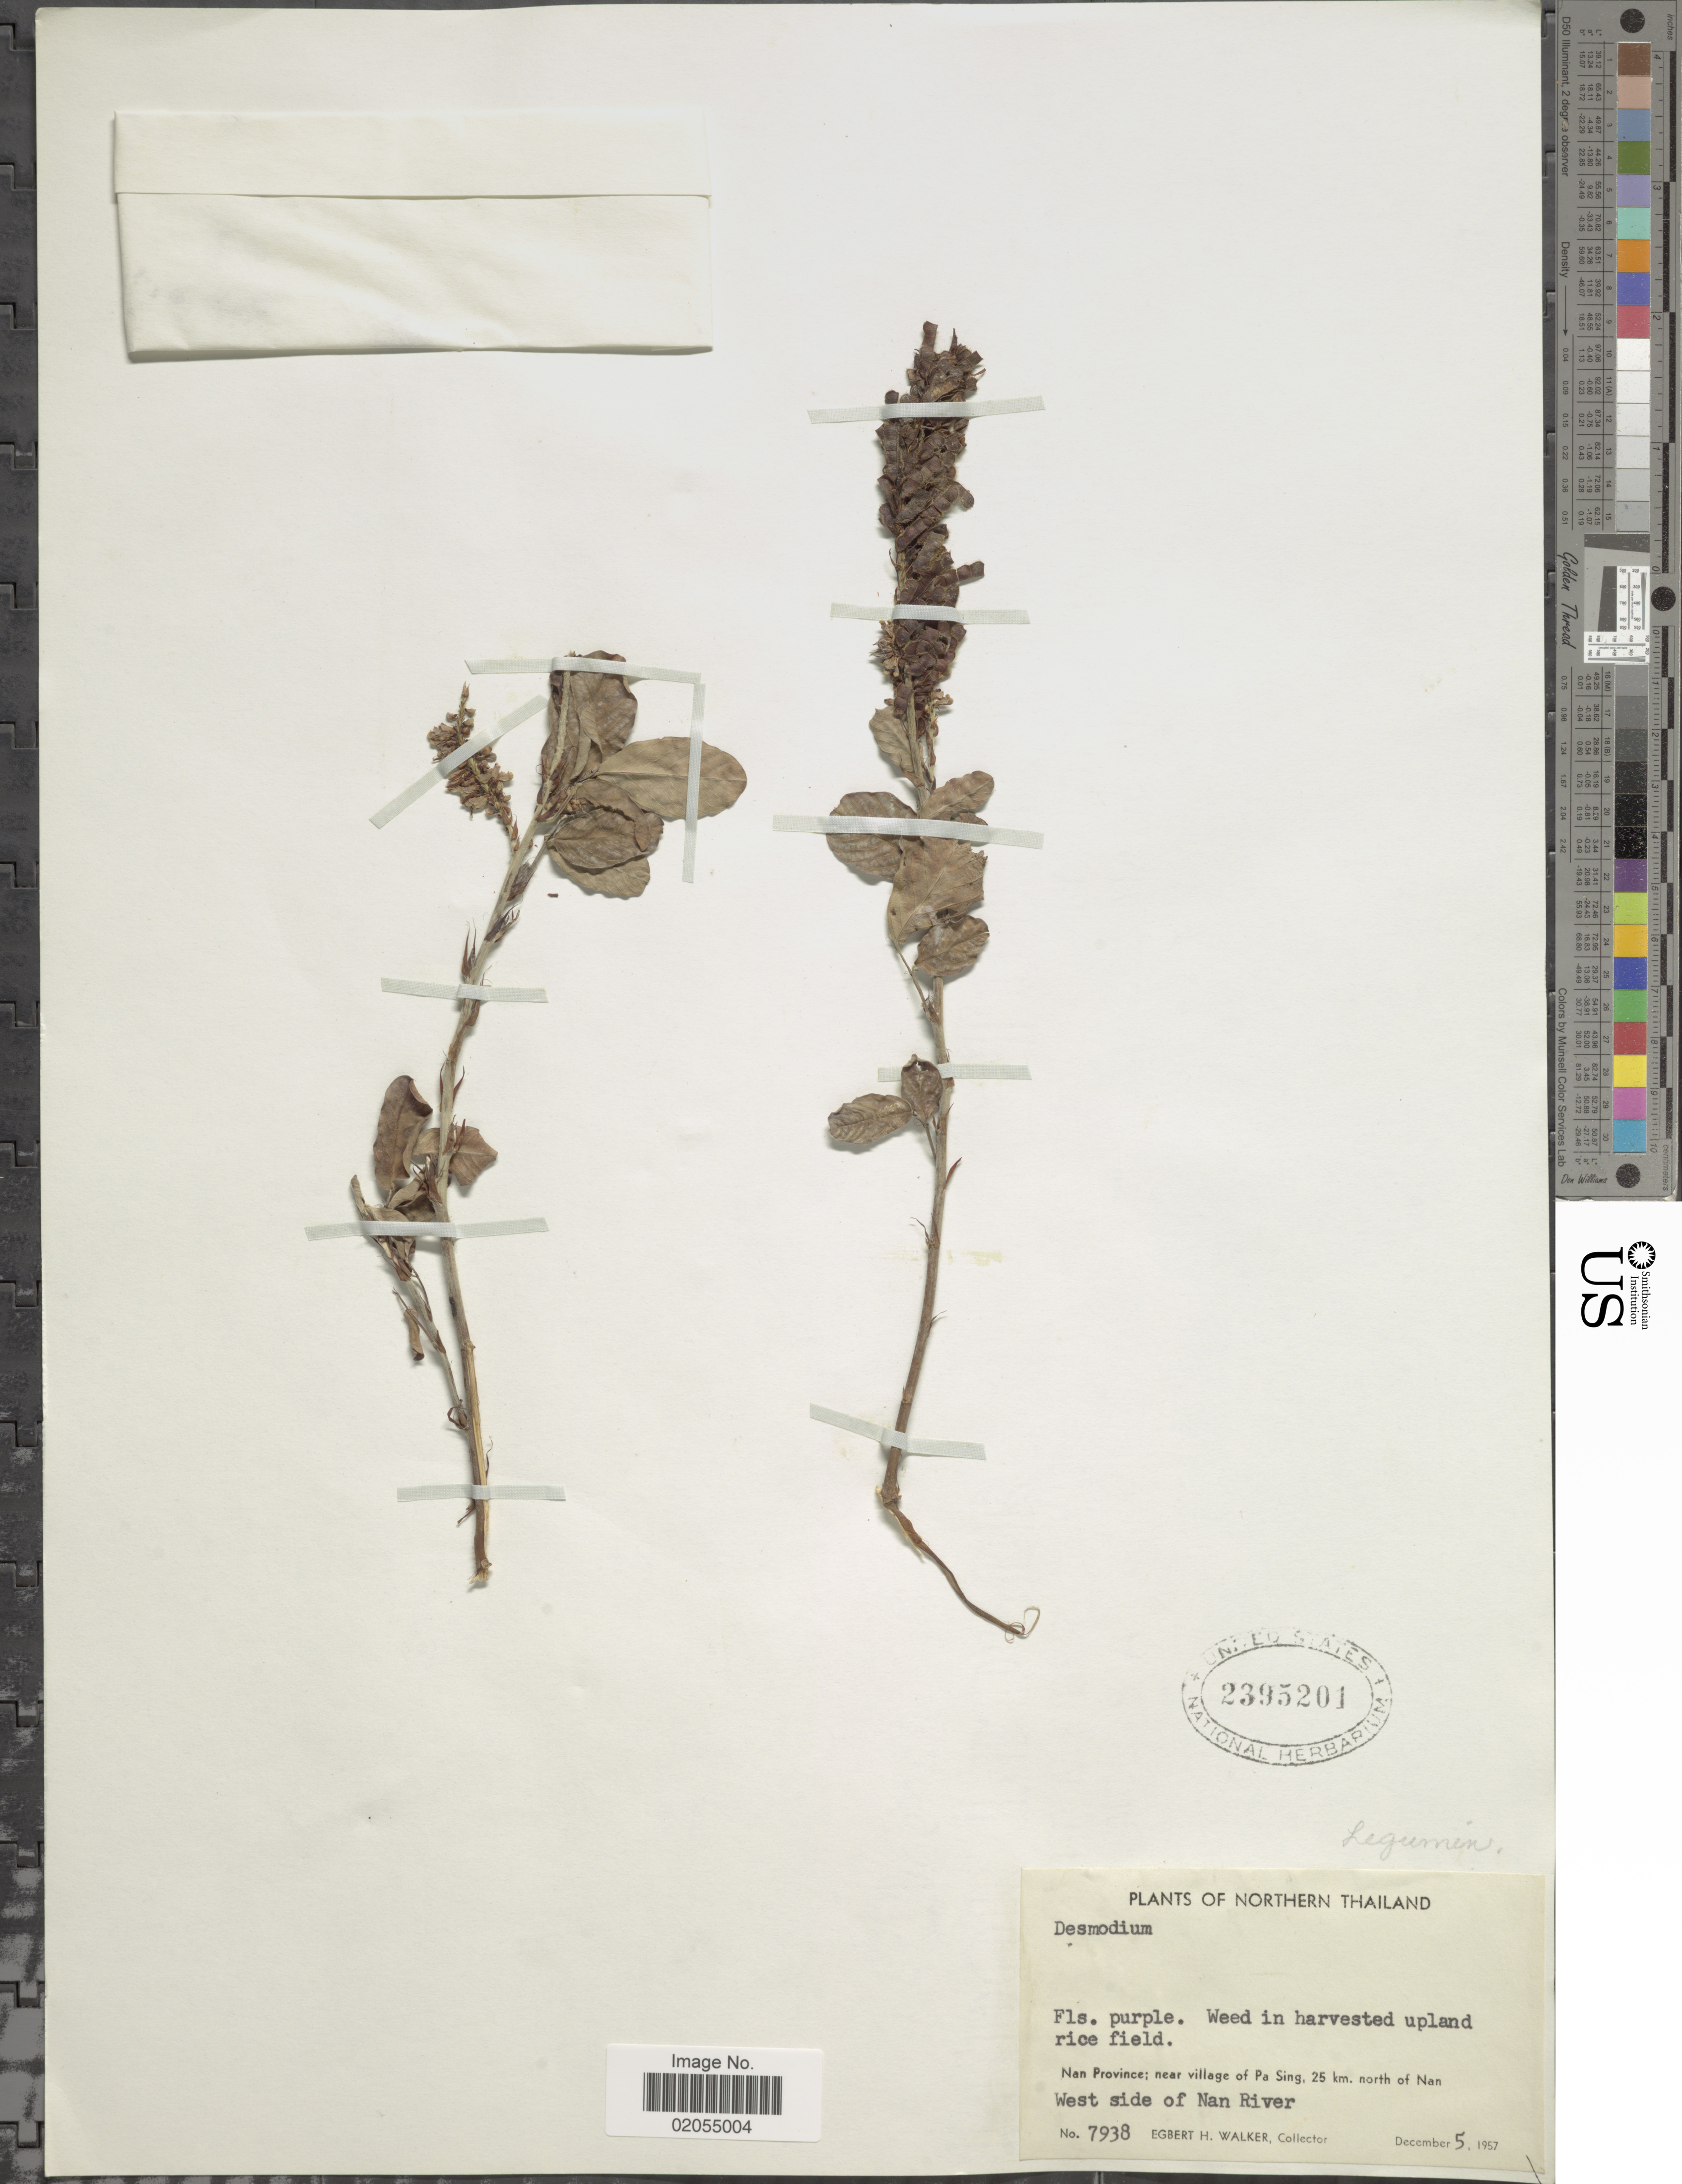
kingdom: Plantae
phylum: Tracheophyta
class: Magnoliopsida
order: Fabales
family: Fabaceae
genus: Grona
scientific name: Grona heterocarpos var. strigosa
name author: (Meeuwen) H. Ohashi & K. Ohashi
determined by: Strong, Mark T., (BOT), Smithsonian Institution - National Museum of Natural History (UNITED STATES)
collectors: E. H. Walker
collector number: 7938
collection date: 1957-12-05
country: Thailand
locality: Northern Thailand. Nan Province; near village of Pa Sing, 25 km. north of Nan. West side of Nan River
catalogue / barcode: US 2395201